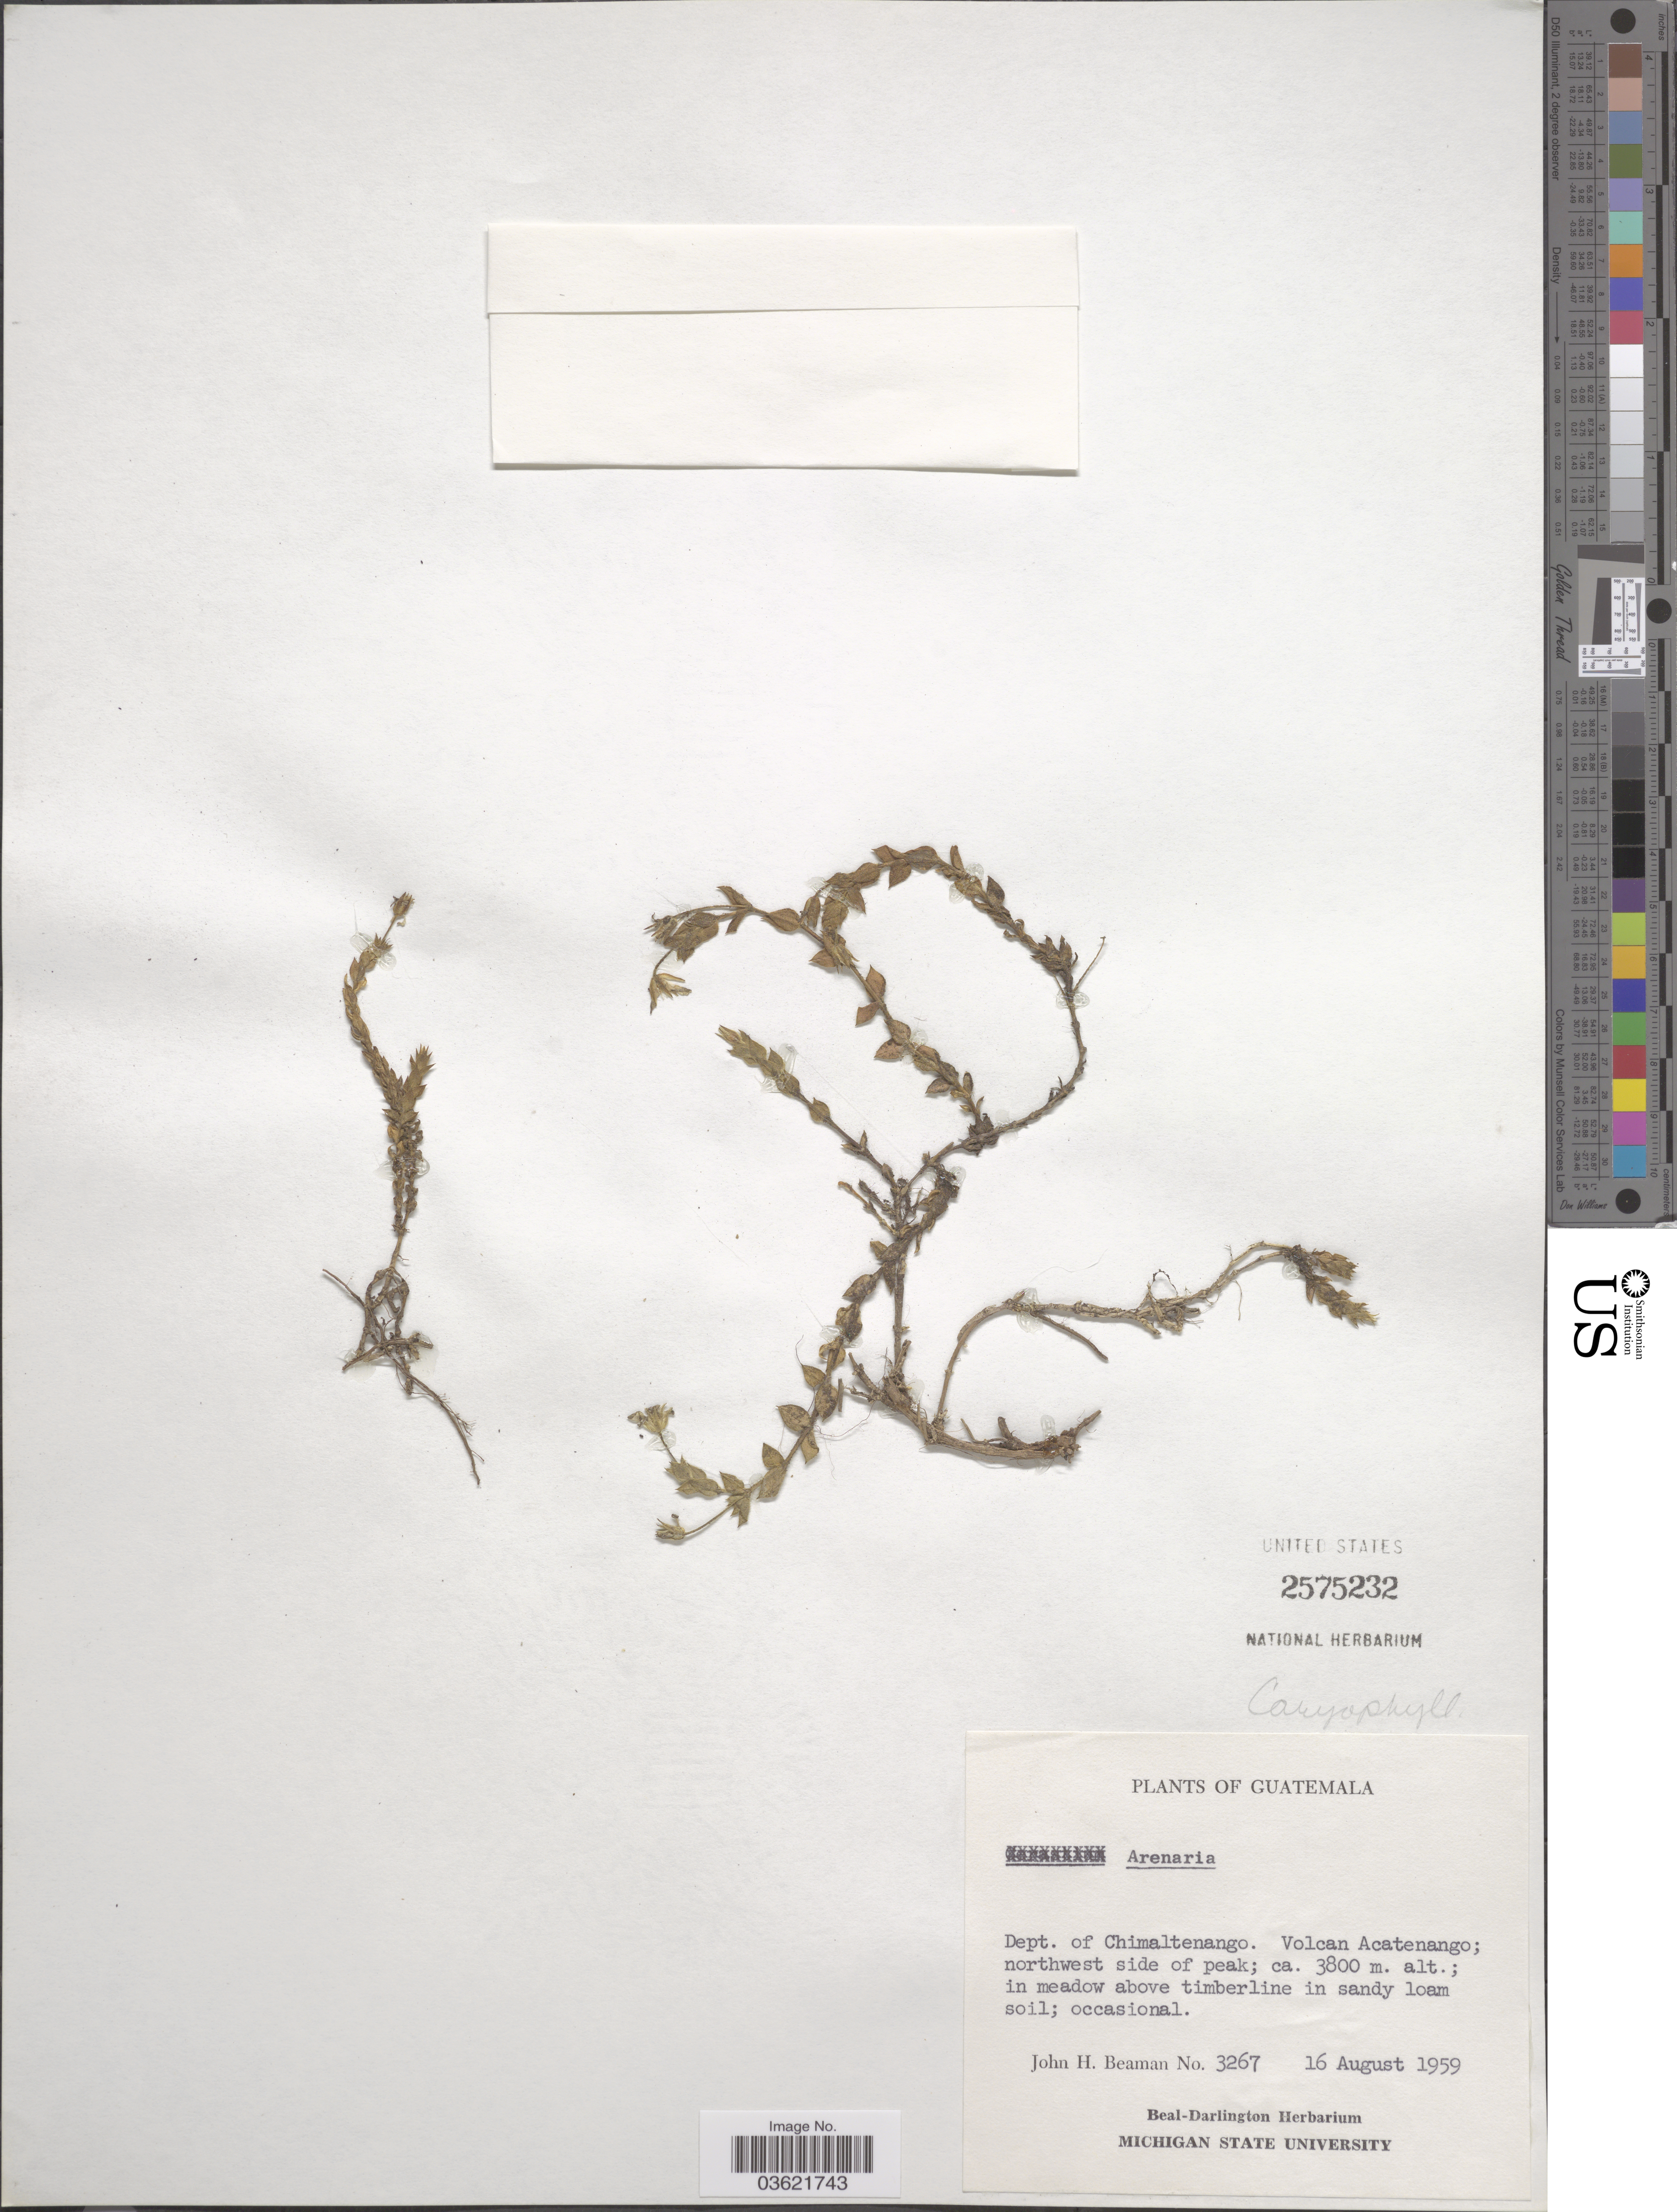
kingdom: Plantae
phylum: Tracheophyta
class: Magnoliopsida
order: Caryophyllales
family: Caryophyllaceae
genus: Arenaria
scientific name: Arenaria sp.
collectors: J. H. Beaman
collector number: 3267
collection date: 1959-08-16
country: Guatemala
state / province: Chimaltenango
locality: Dept. of Chimaltenango. Volcan Acatenango; northwest side of peak.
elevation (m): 3800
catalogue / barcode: US 2575232